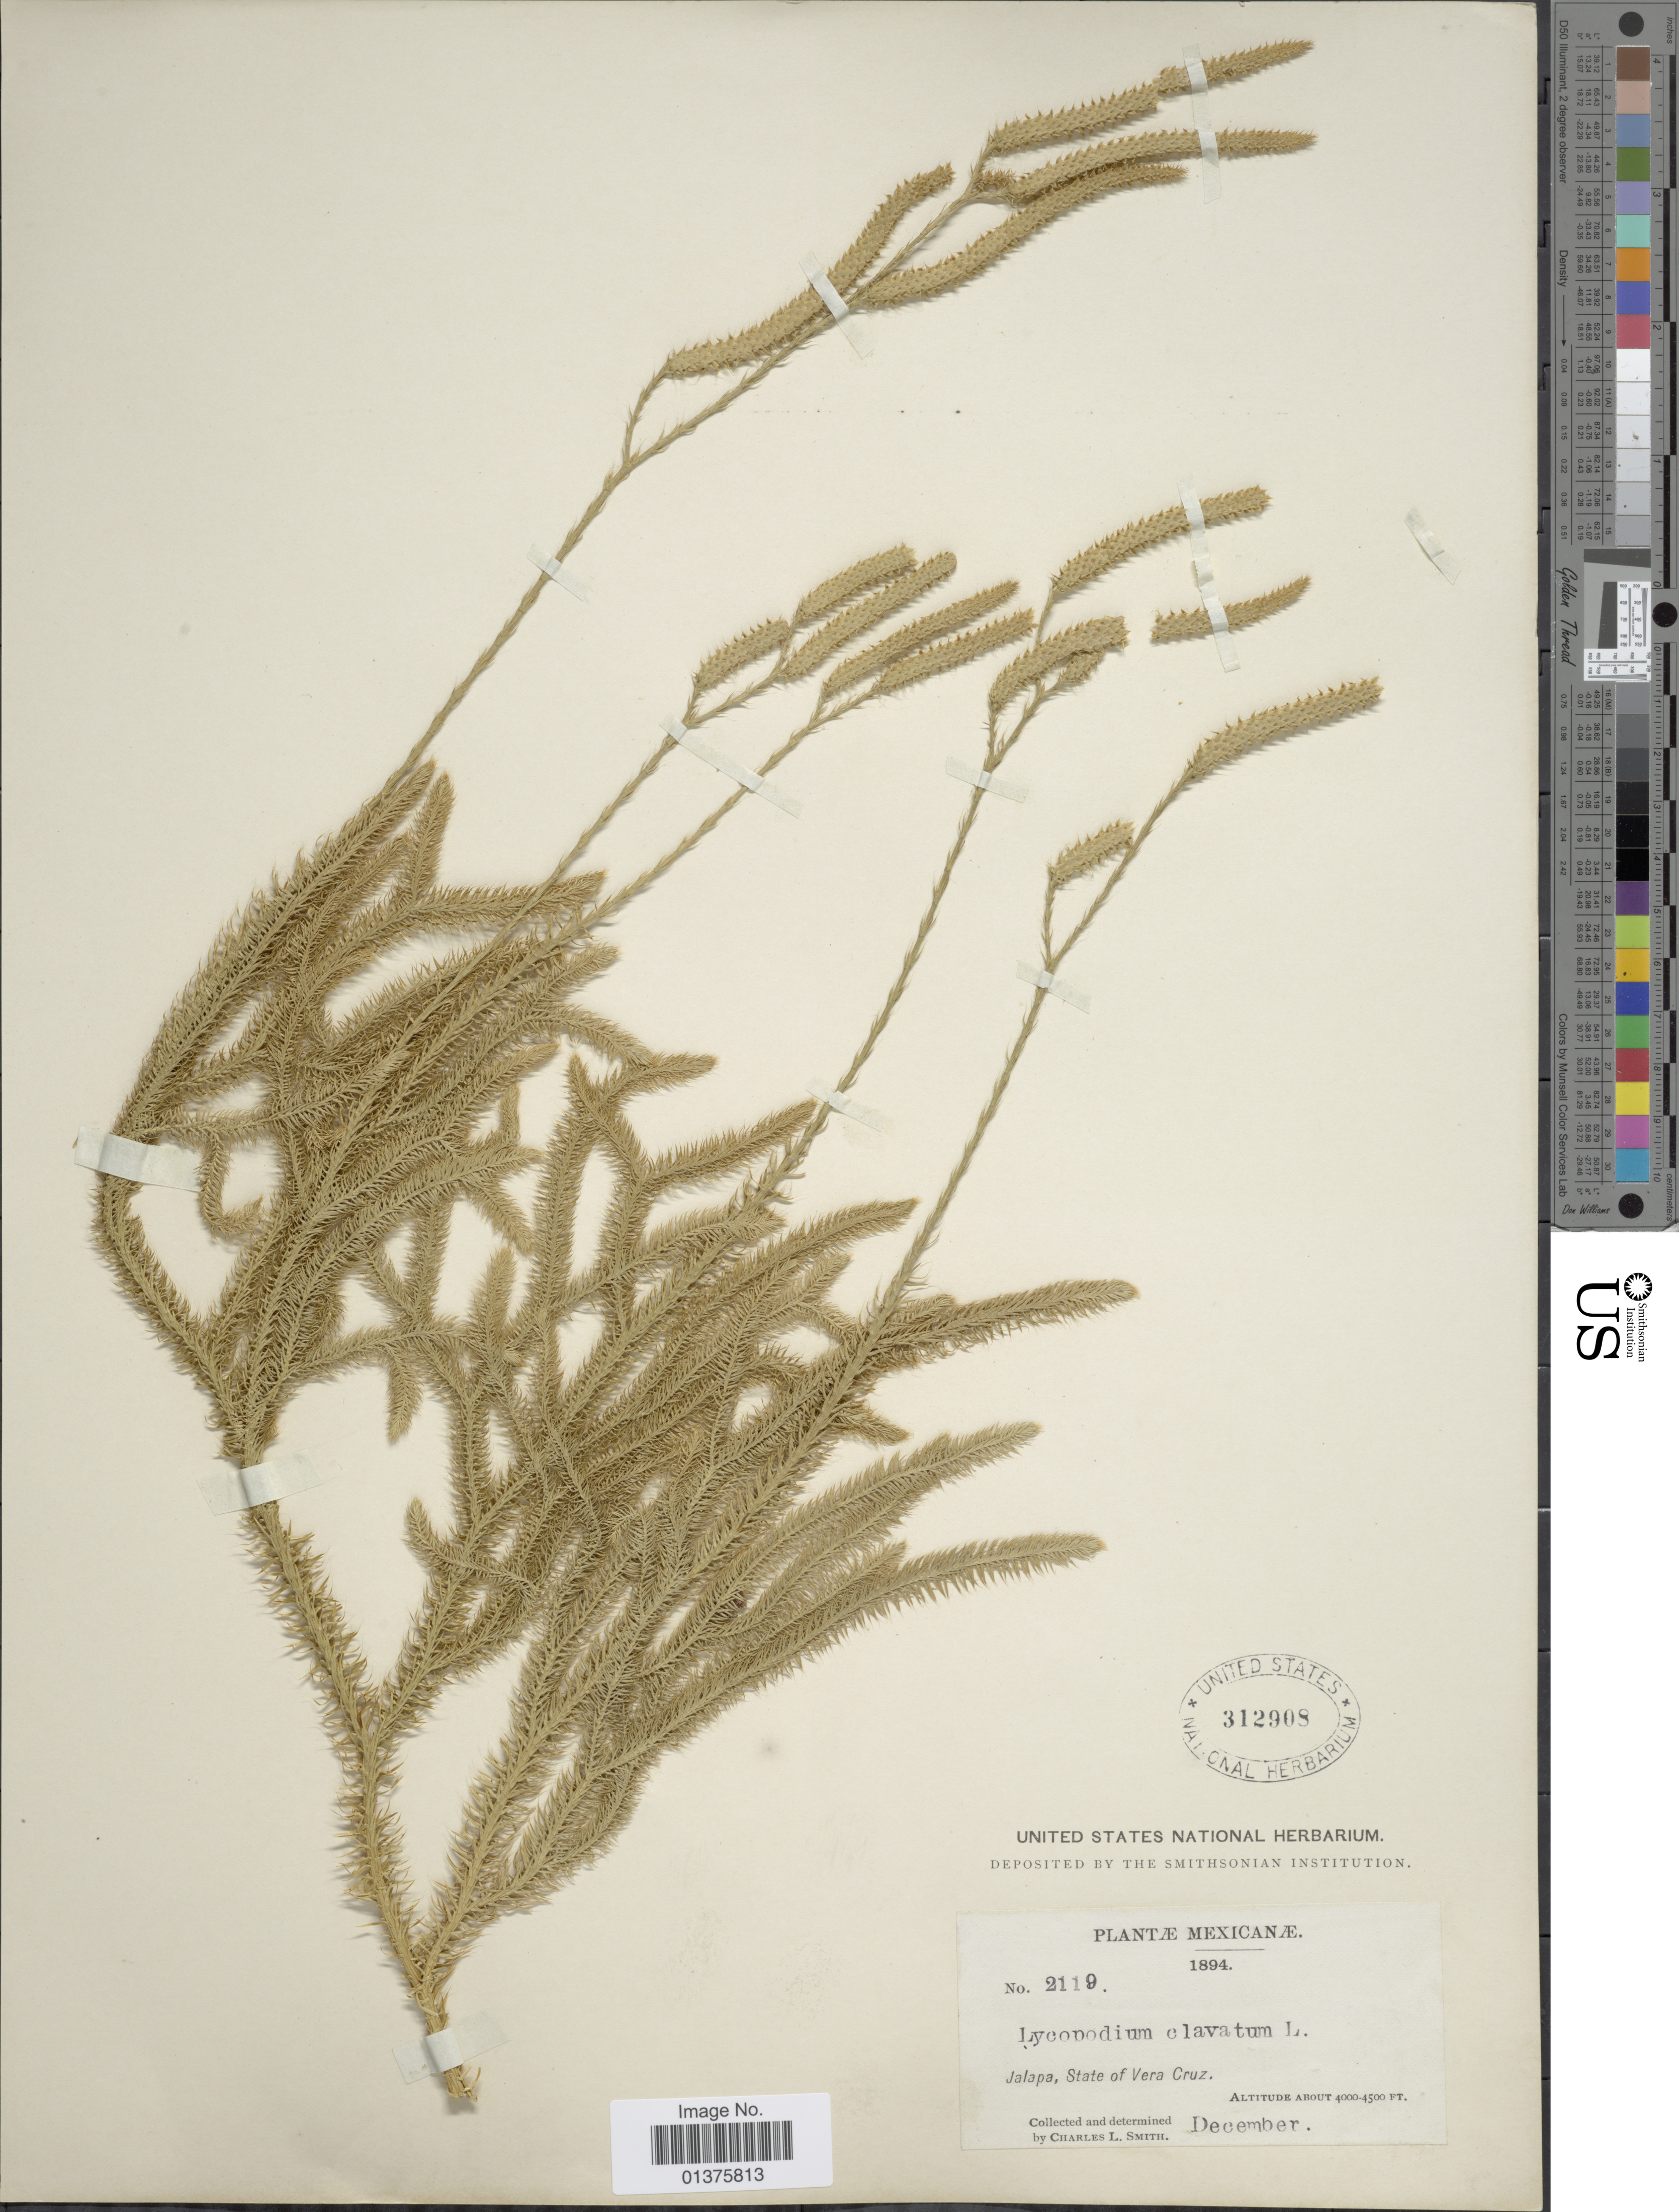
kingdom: Plantae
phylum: Tracheophyta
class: Lycopodiopsida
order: Lycopodiales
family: Lycopodiaceae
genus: Lycopodium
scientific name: Lycopodium clavatum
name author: L.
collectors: C. L. Smith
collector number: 2119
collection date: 1894-12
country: Mexico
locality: Jalapa, State of Vera Cruz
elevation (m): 1219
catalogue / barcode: US 312908